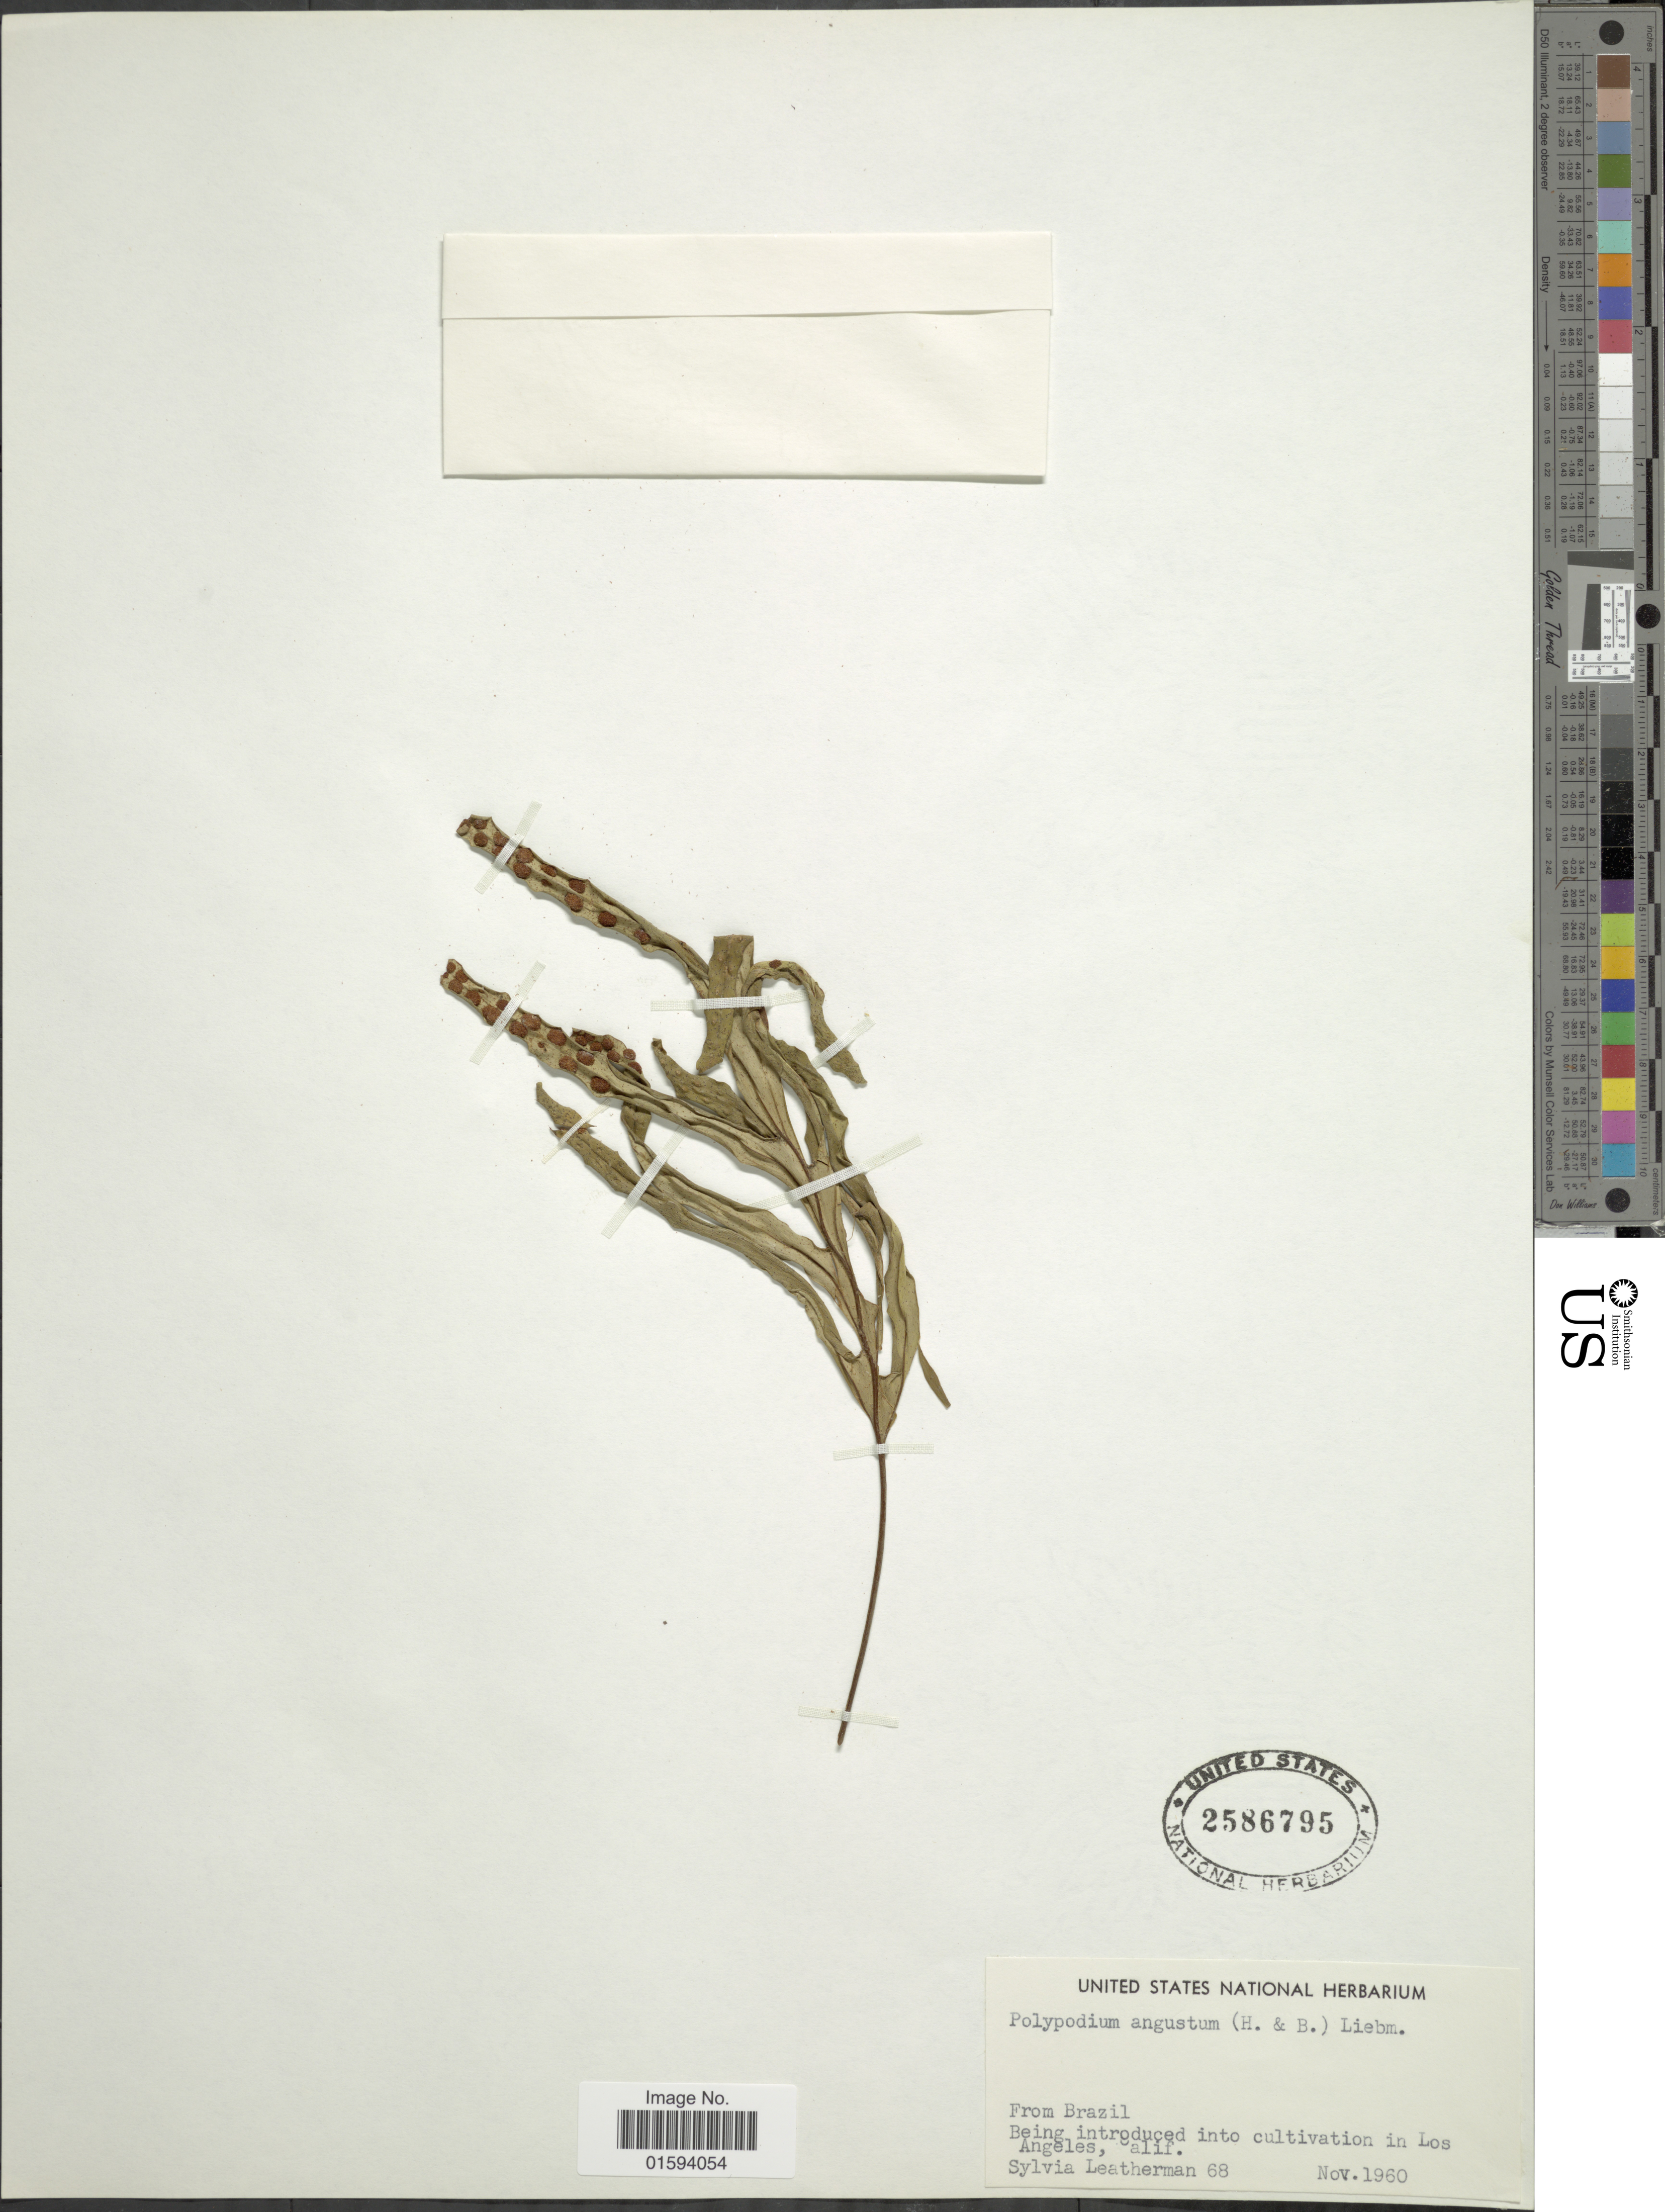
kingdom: Plantae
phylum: Tracheophyta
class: Polypodiopsida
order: Polypodiales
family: Polypodiaceae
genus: Polypodium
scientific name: Polypodium angustum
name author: (Humb. & Bonap. ex Willd.) Liebm.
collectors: S. Leatherman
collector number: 68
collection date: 1960-11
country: United States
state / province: California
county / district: Los Angeles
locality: Being introduced into cultivation in Los Angeles, Calif.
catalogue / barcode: US 2586795